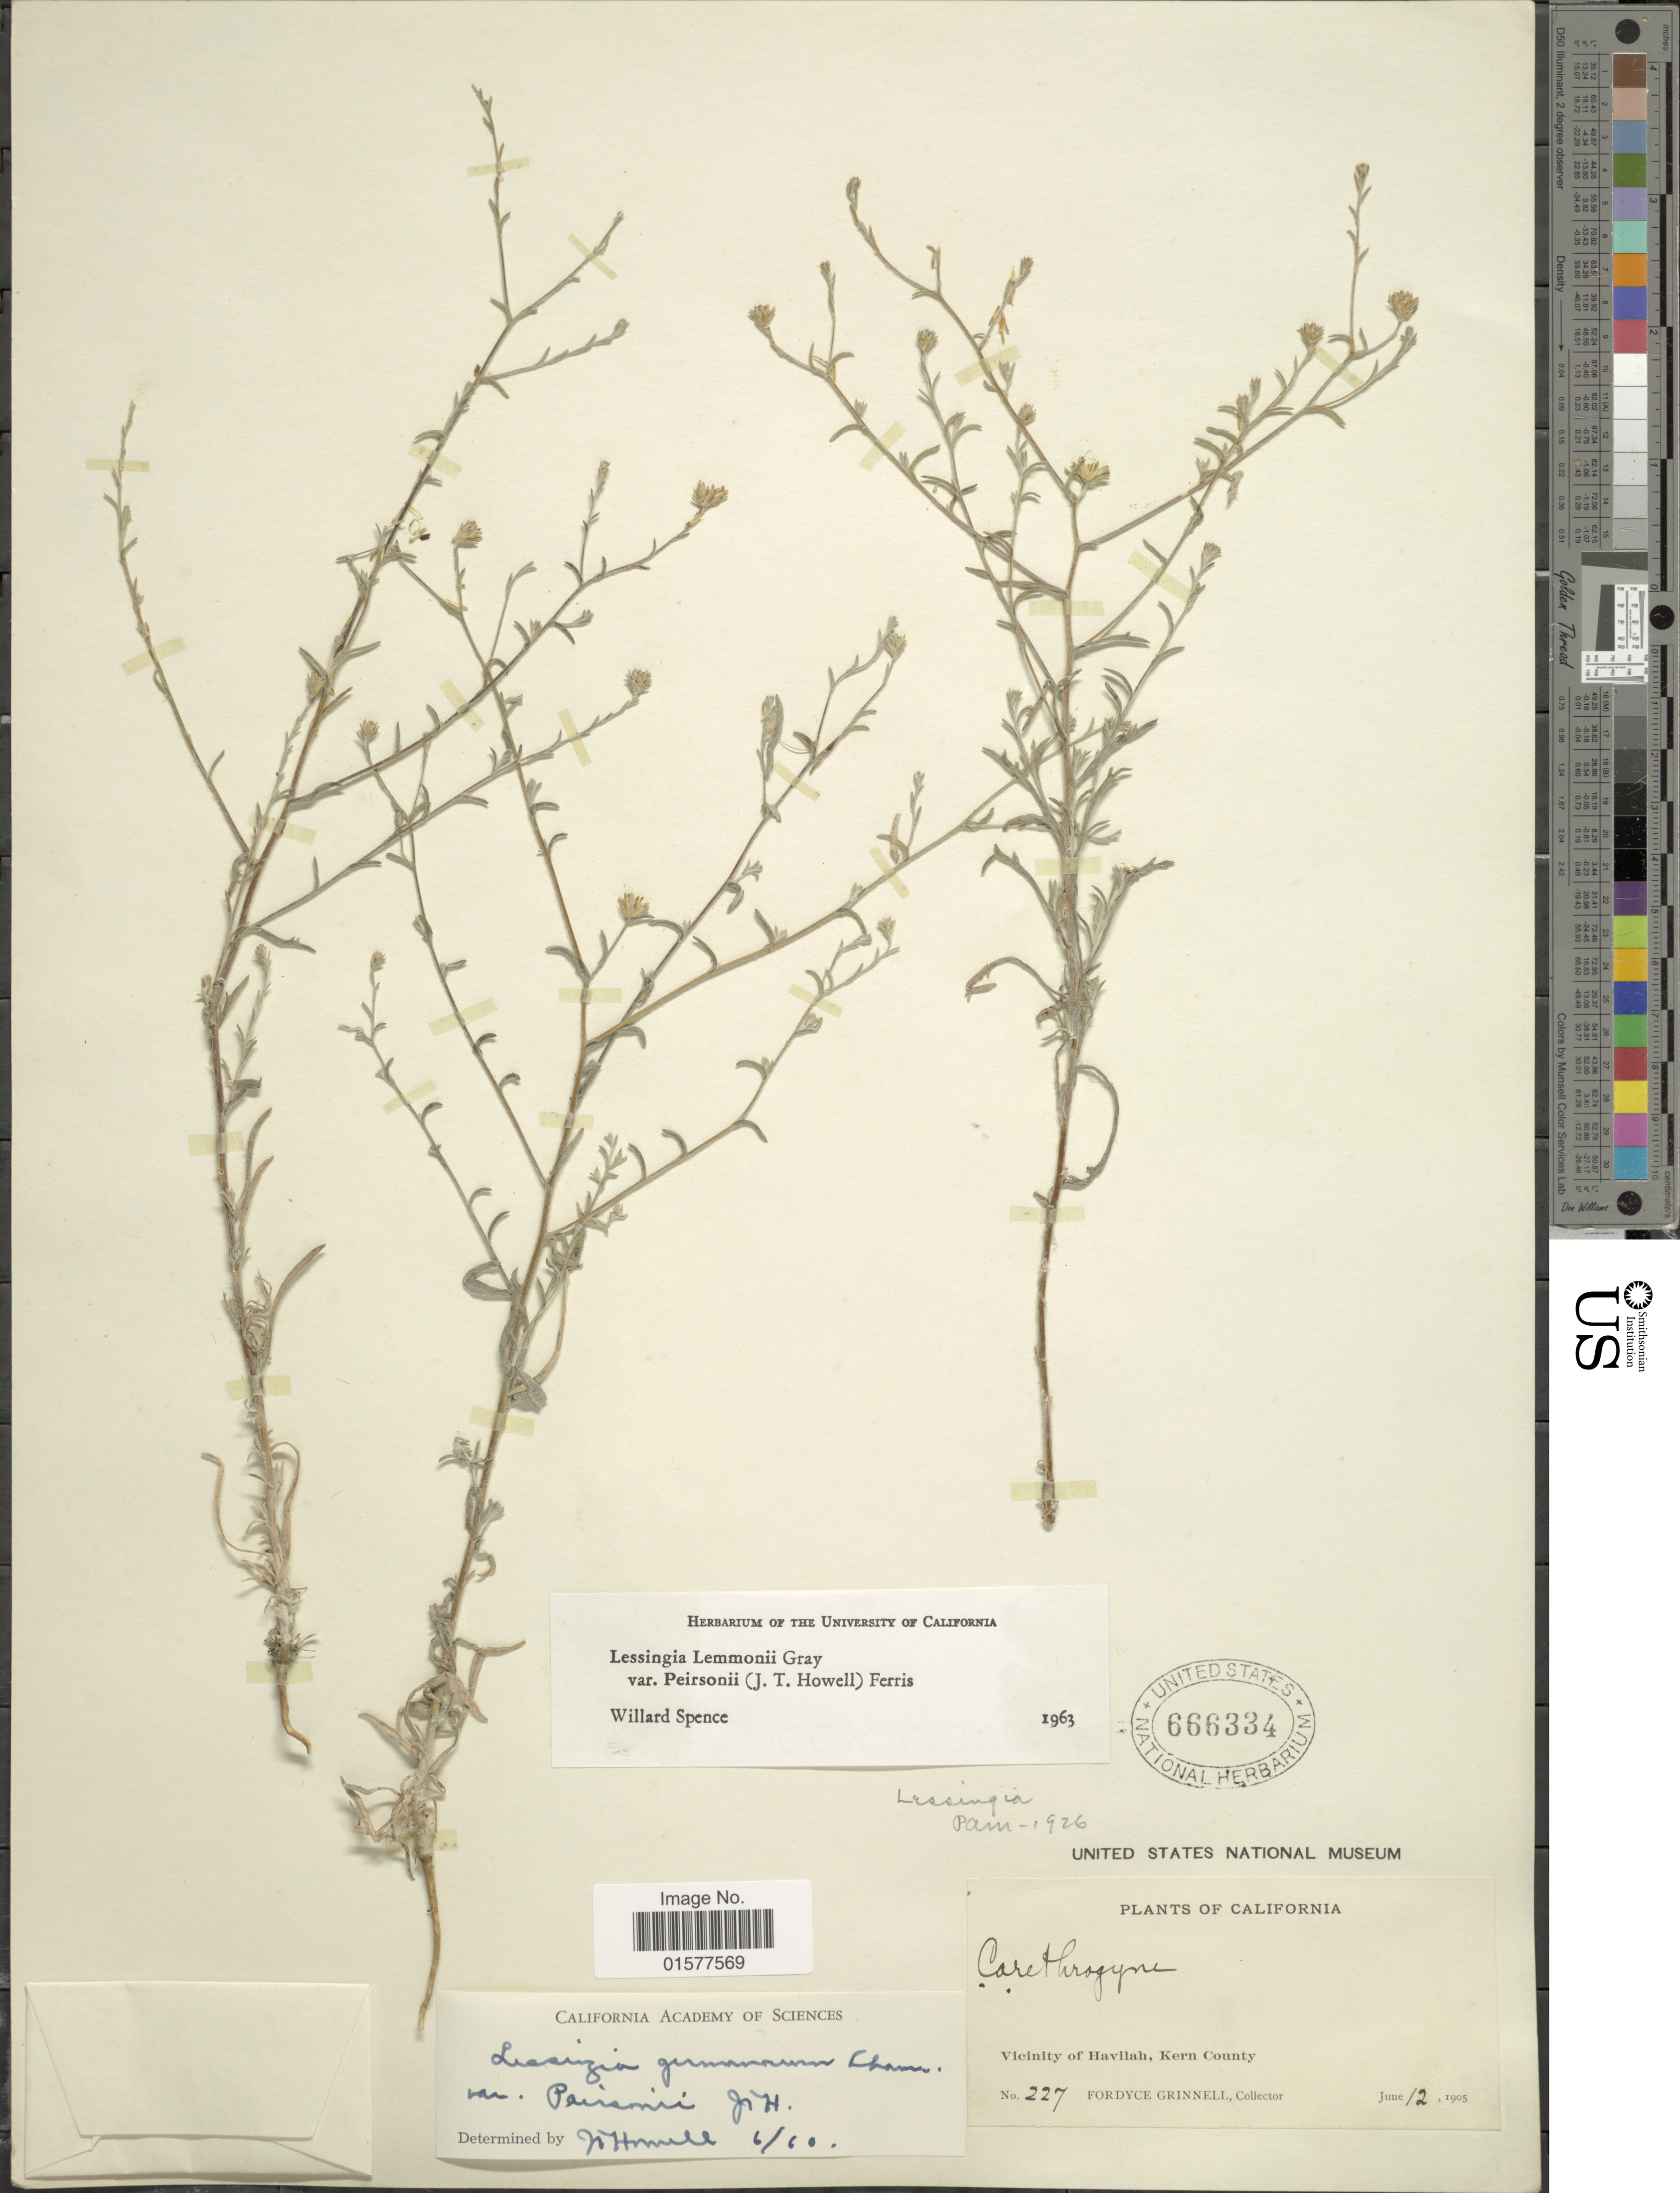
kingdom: Plantae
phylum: Tracheophyta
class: Magnoliopsida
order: Asterales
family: Asteraceae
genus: Lessingia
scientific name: Lessingia lemmonii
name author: A. Gray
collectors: F. Grinnell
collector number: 227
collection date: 1905-06-12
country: United States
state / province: California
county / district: Kern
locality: Vicinity of Havilah, Kern County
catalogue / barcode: US 666334